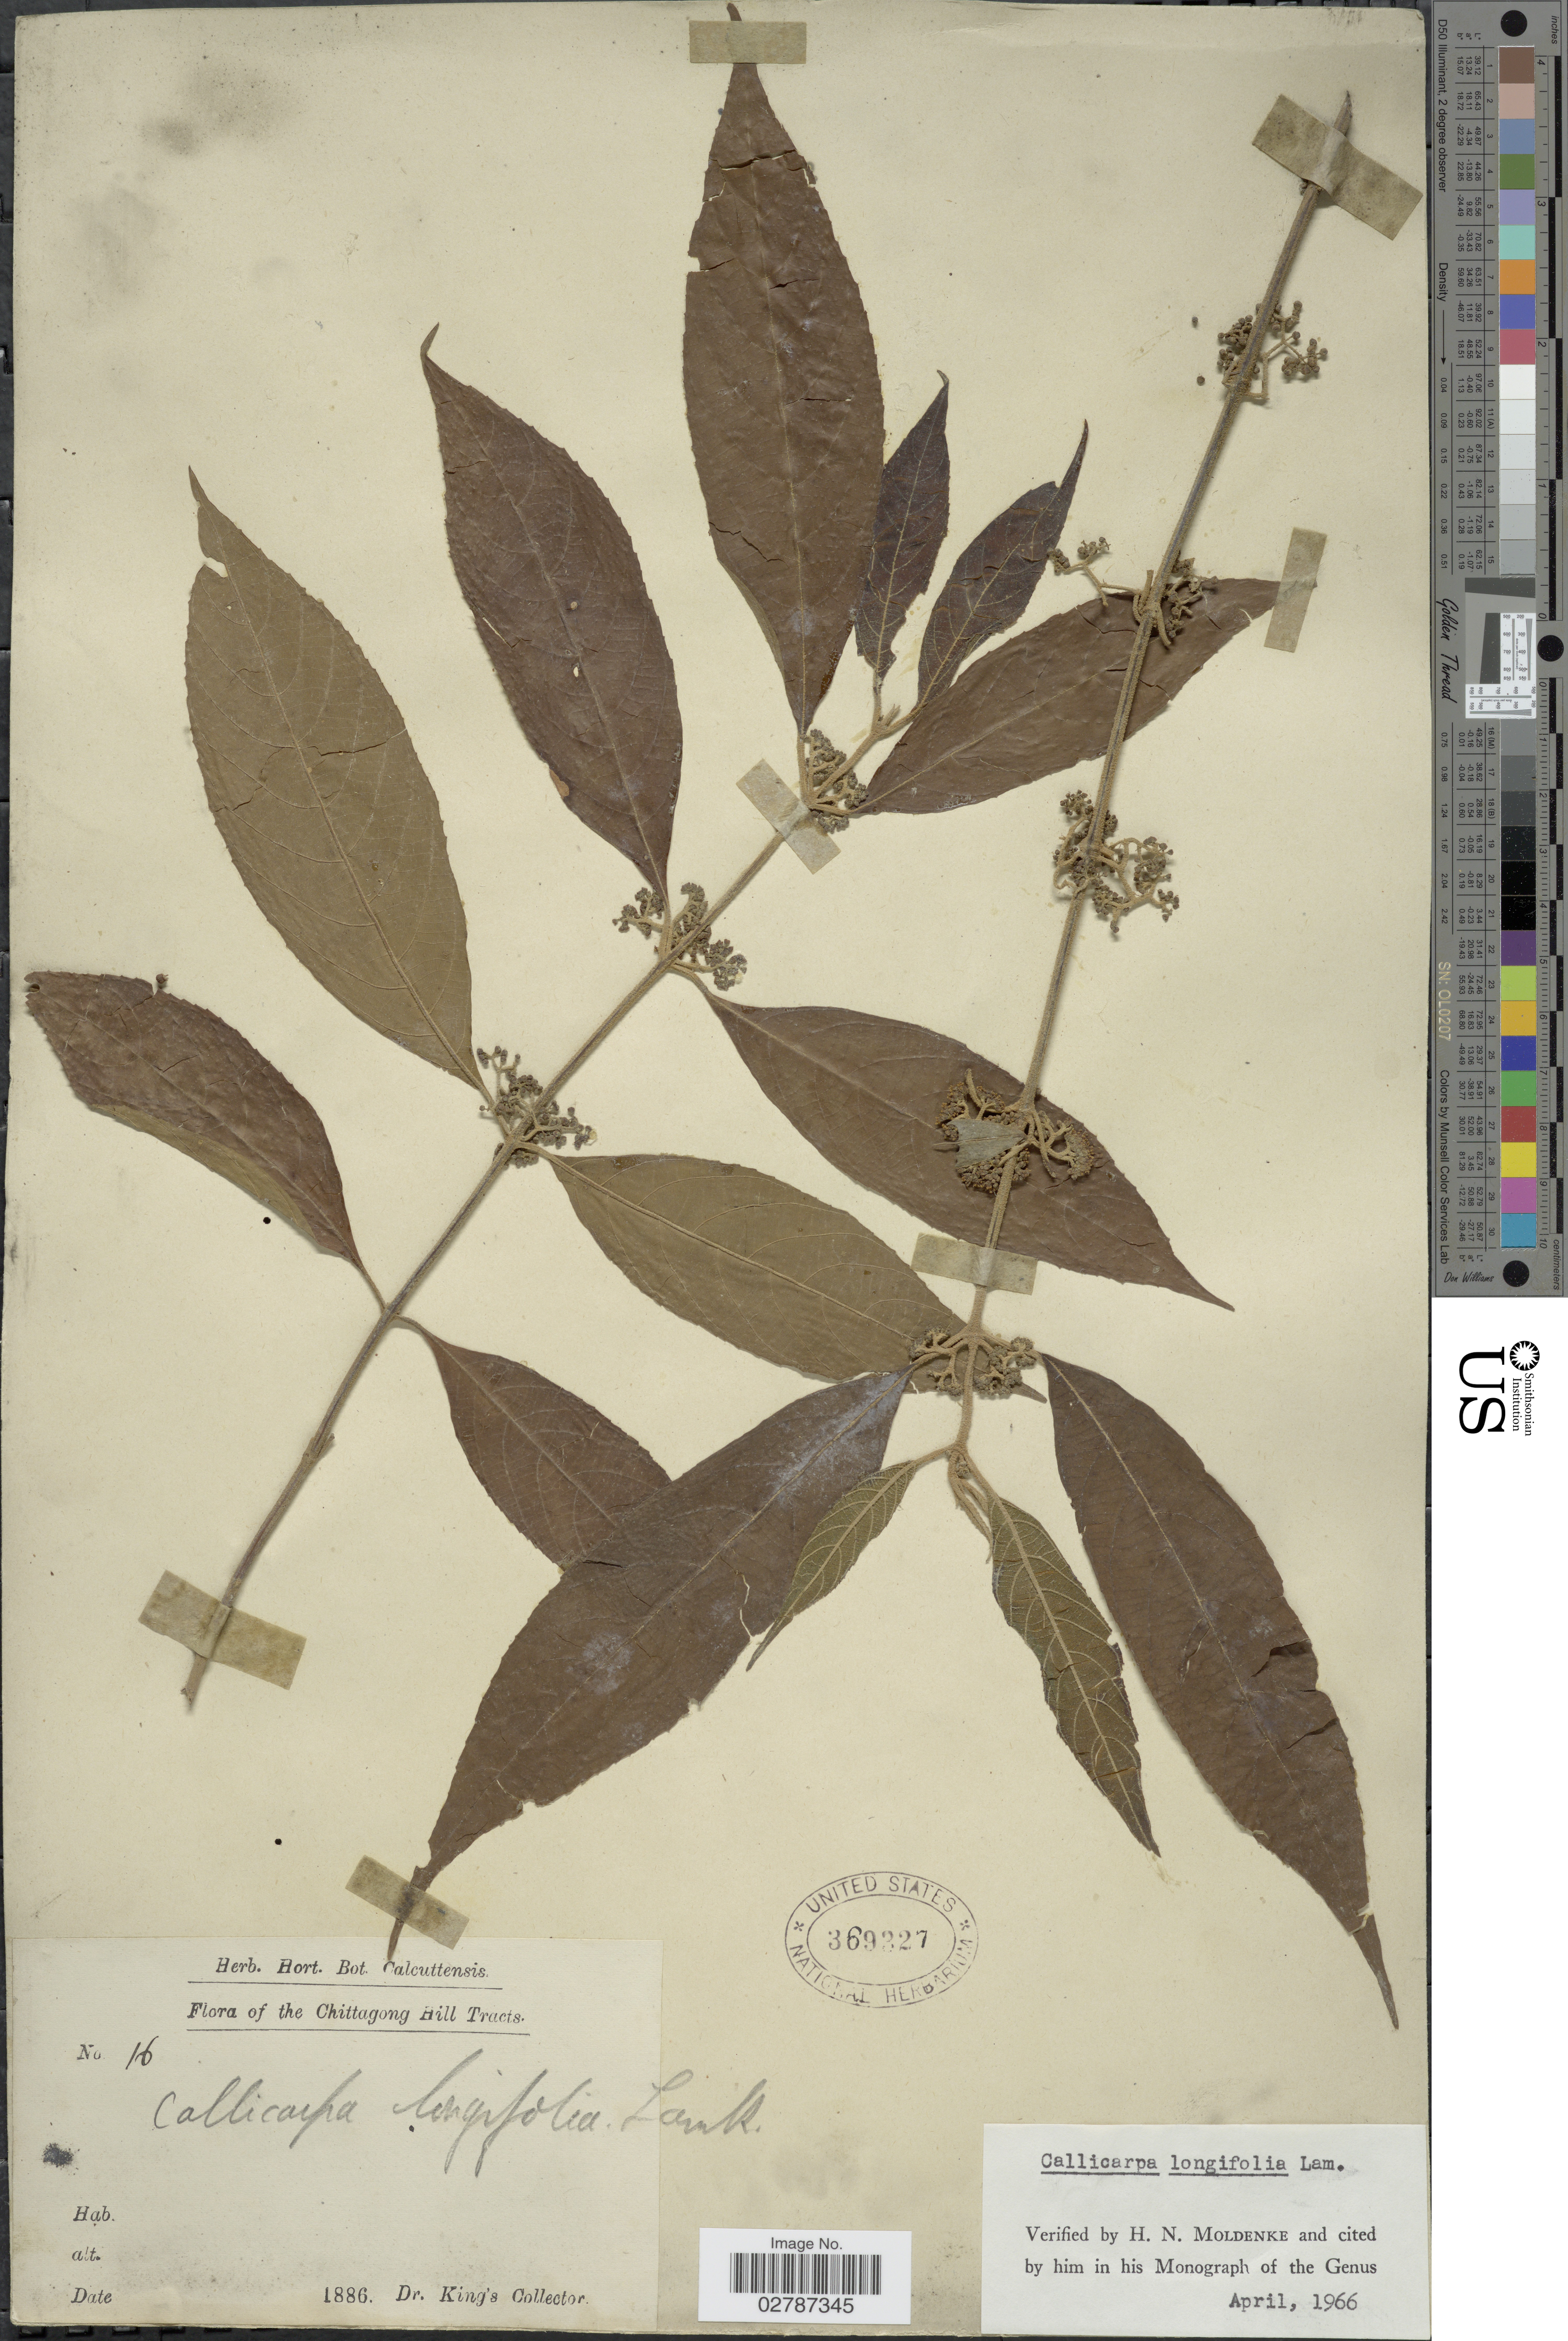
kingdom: Plantae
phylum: Tracheophyta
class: Magnoliopsida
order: Lamiales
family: Lamiaceae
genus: Callicarpa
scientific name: Callicarpa longifolia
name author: Lam.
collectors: Dr. King's collector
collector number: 16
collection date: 1886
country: Bangladesh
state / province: Chittagong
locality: Chittagong Hill Tracts.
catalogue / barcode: US 369327